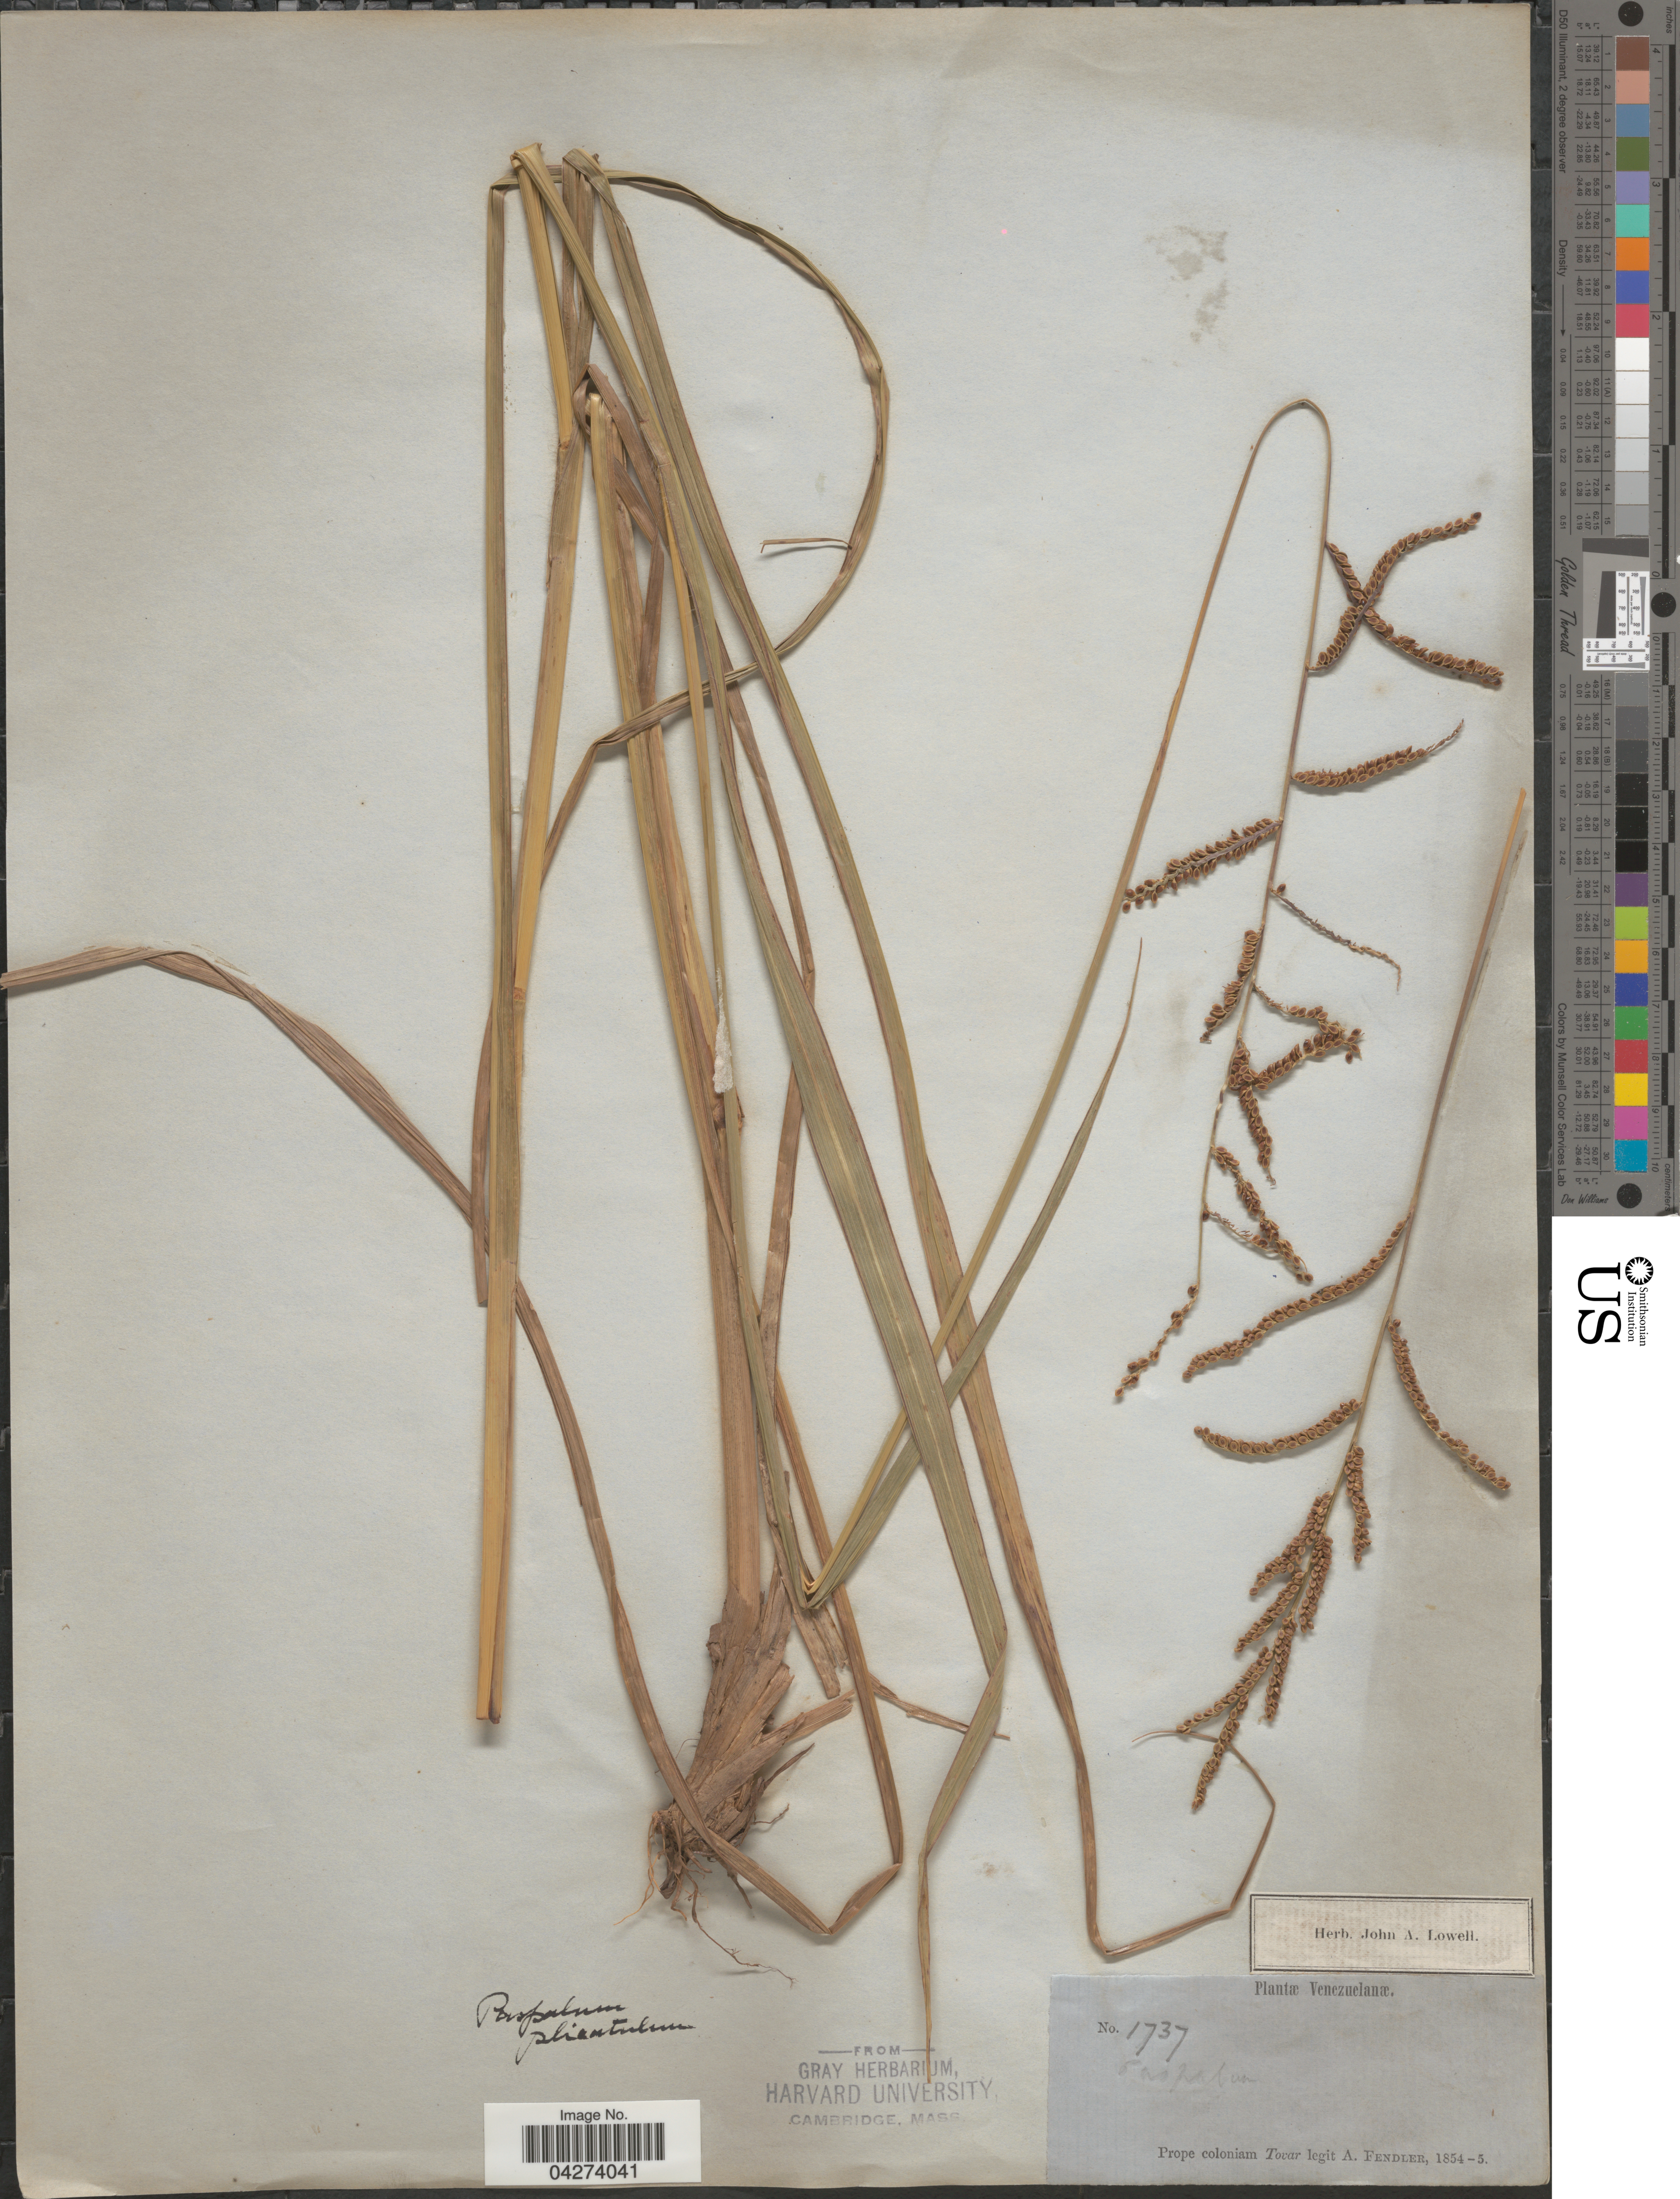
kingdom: Plantae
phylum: Tracheophyta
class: Liliopsida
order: Poales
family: Poaceae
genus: Paspalum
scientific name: Paspalum plicatulum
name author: Michx.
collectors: A. Fendler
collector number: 1737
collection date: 1854/1855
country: Venezuela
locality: Prope coloniam Tovar.